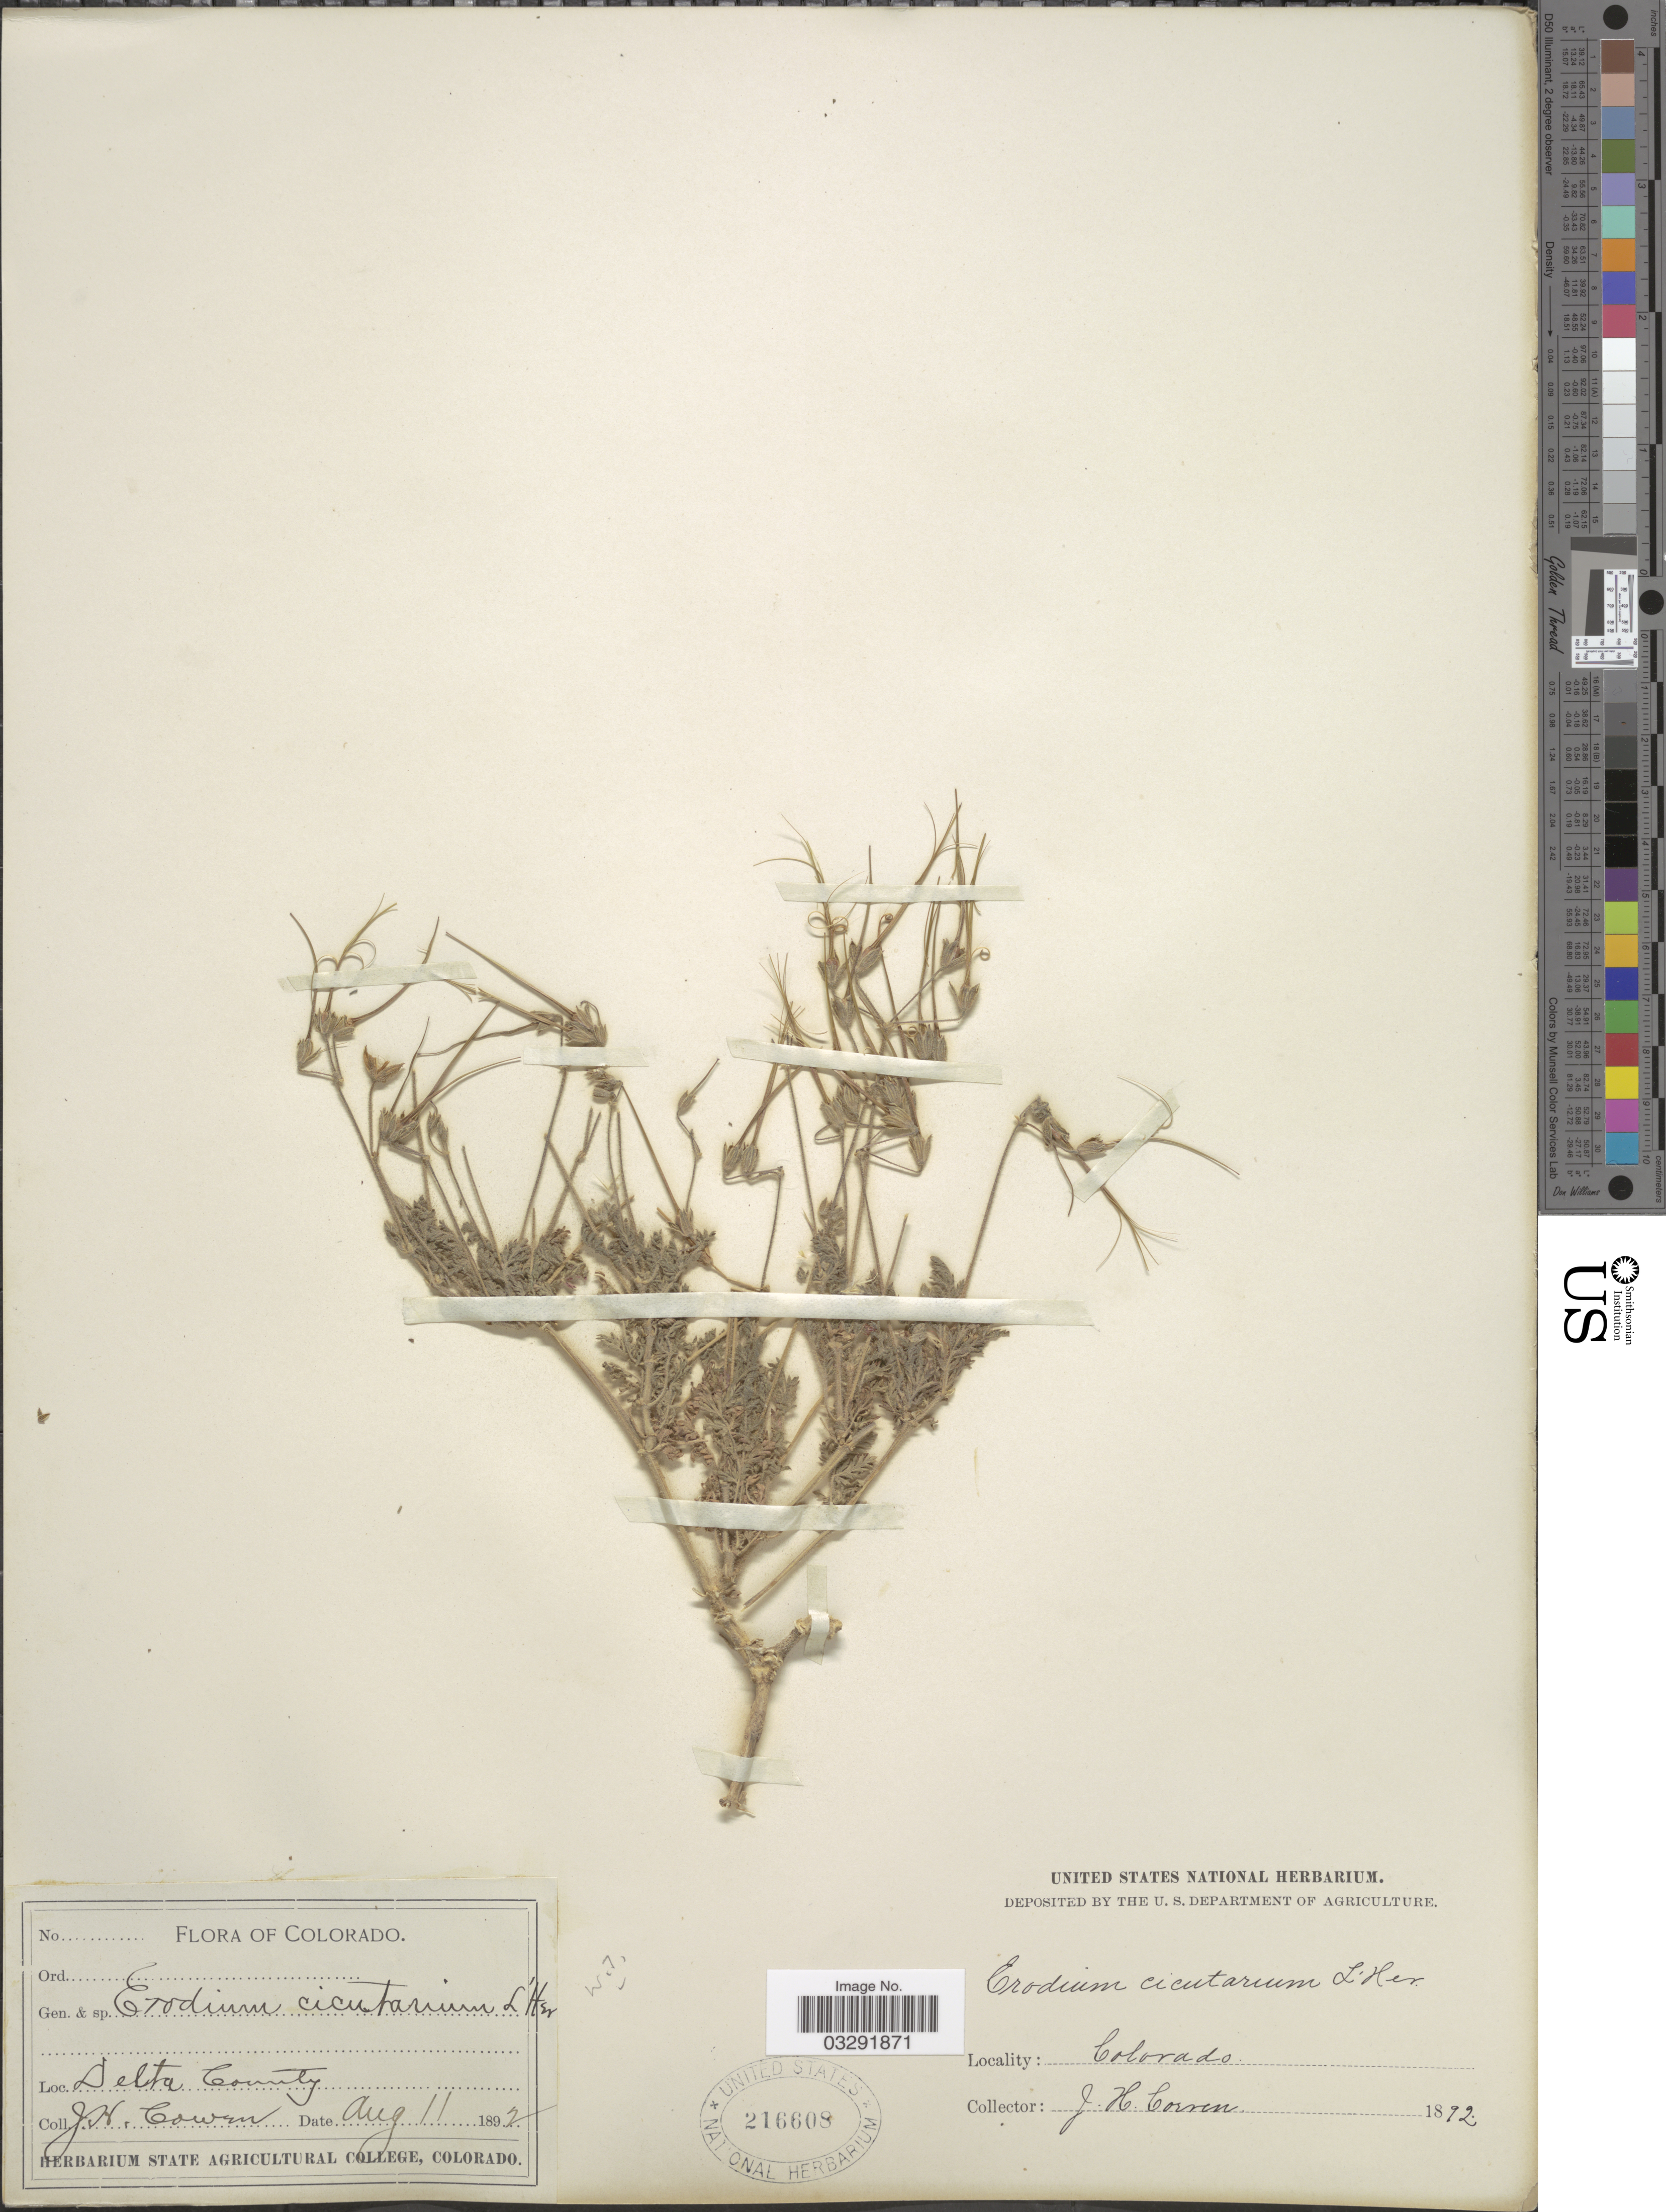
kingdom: Plantae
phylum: Tracheophyta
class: Magnoliopsida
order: Geraniales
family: Geraniaceae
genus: Erodium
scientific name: Erodium cicutarium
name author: (L.) L'Hér.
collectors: J. H. Cowen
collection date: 1892-08-11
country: United States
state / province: Colorado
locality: Delta County.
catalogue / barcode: US 216608